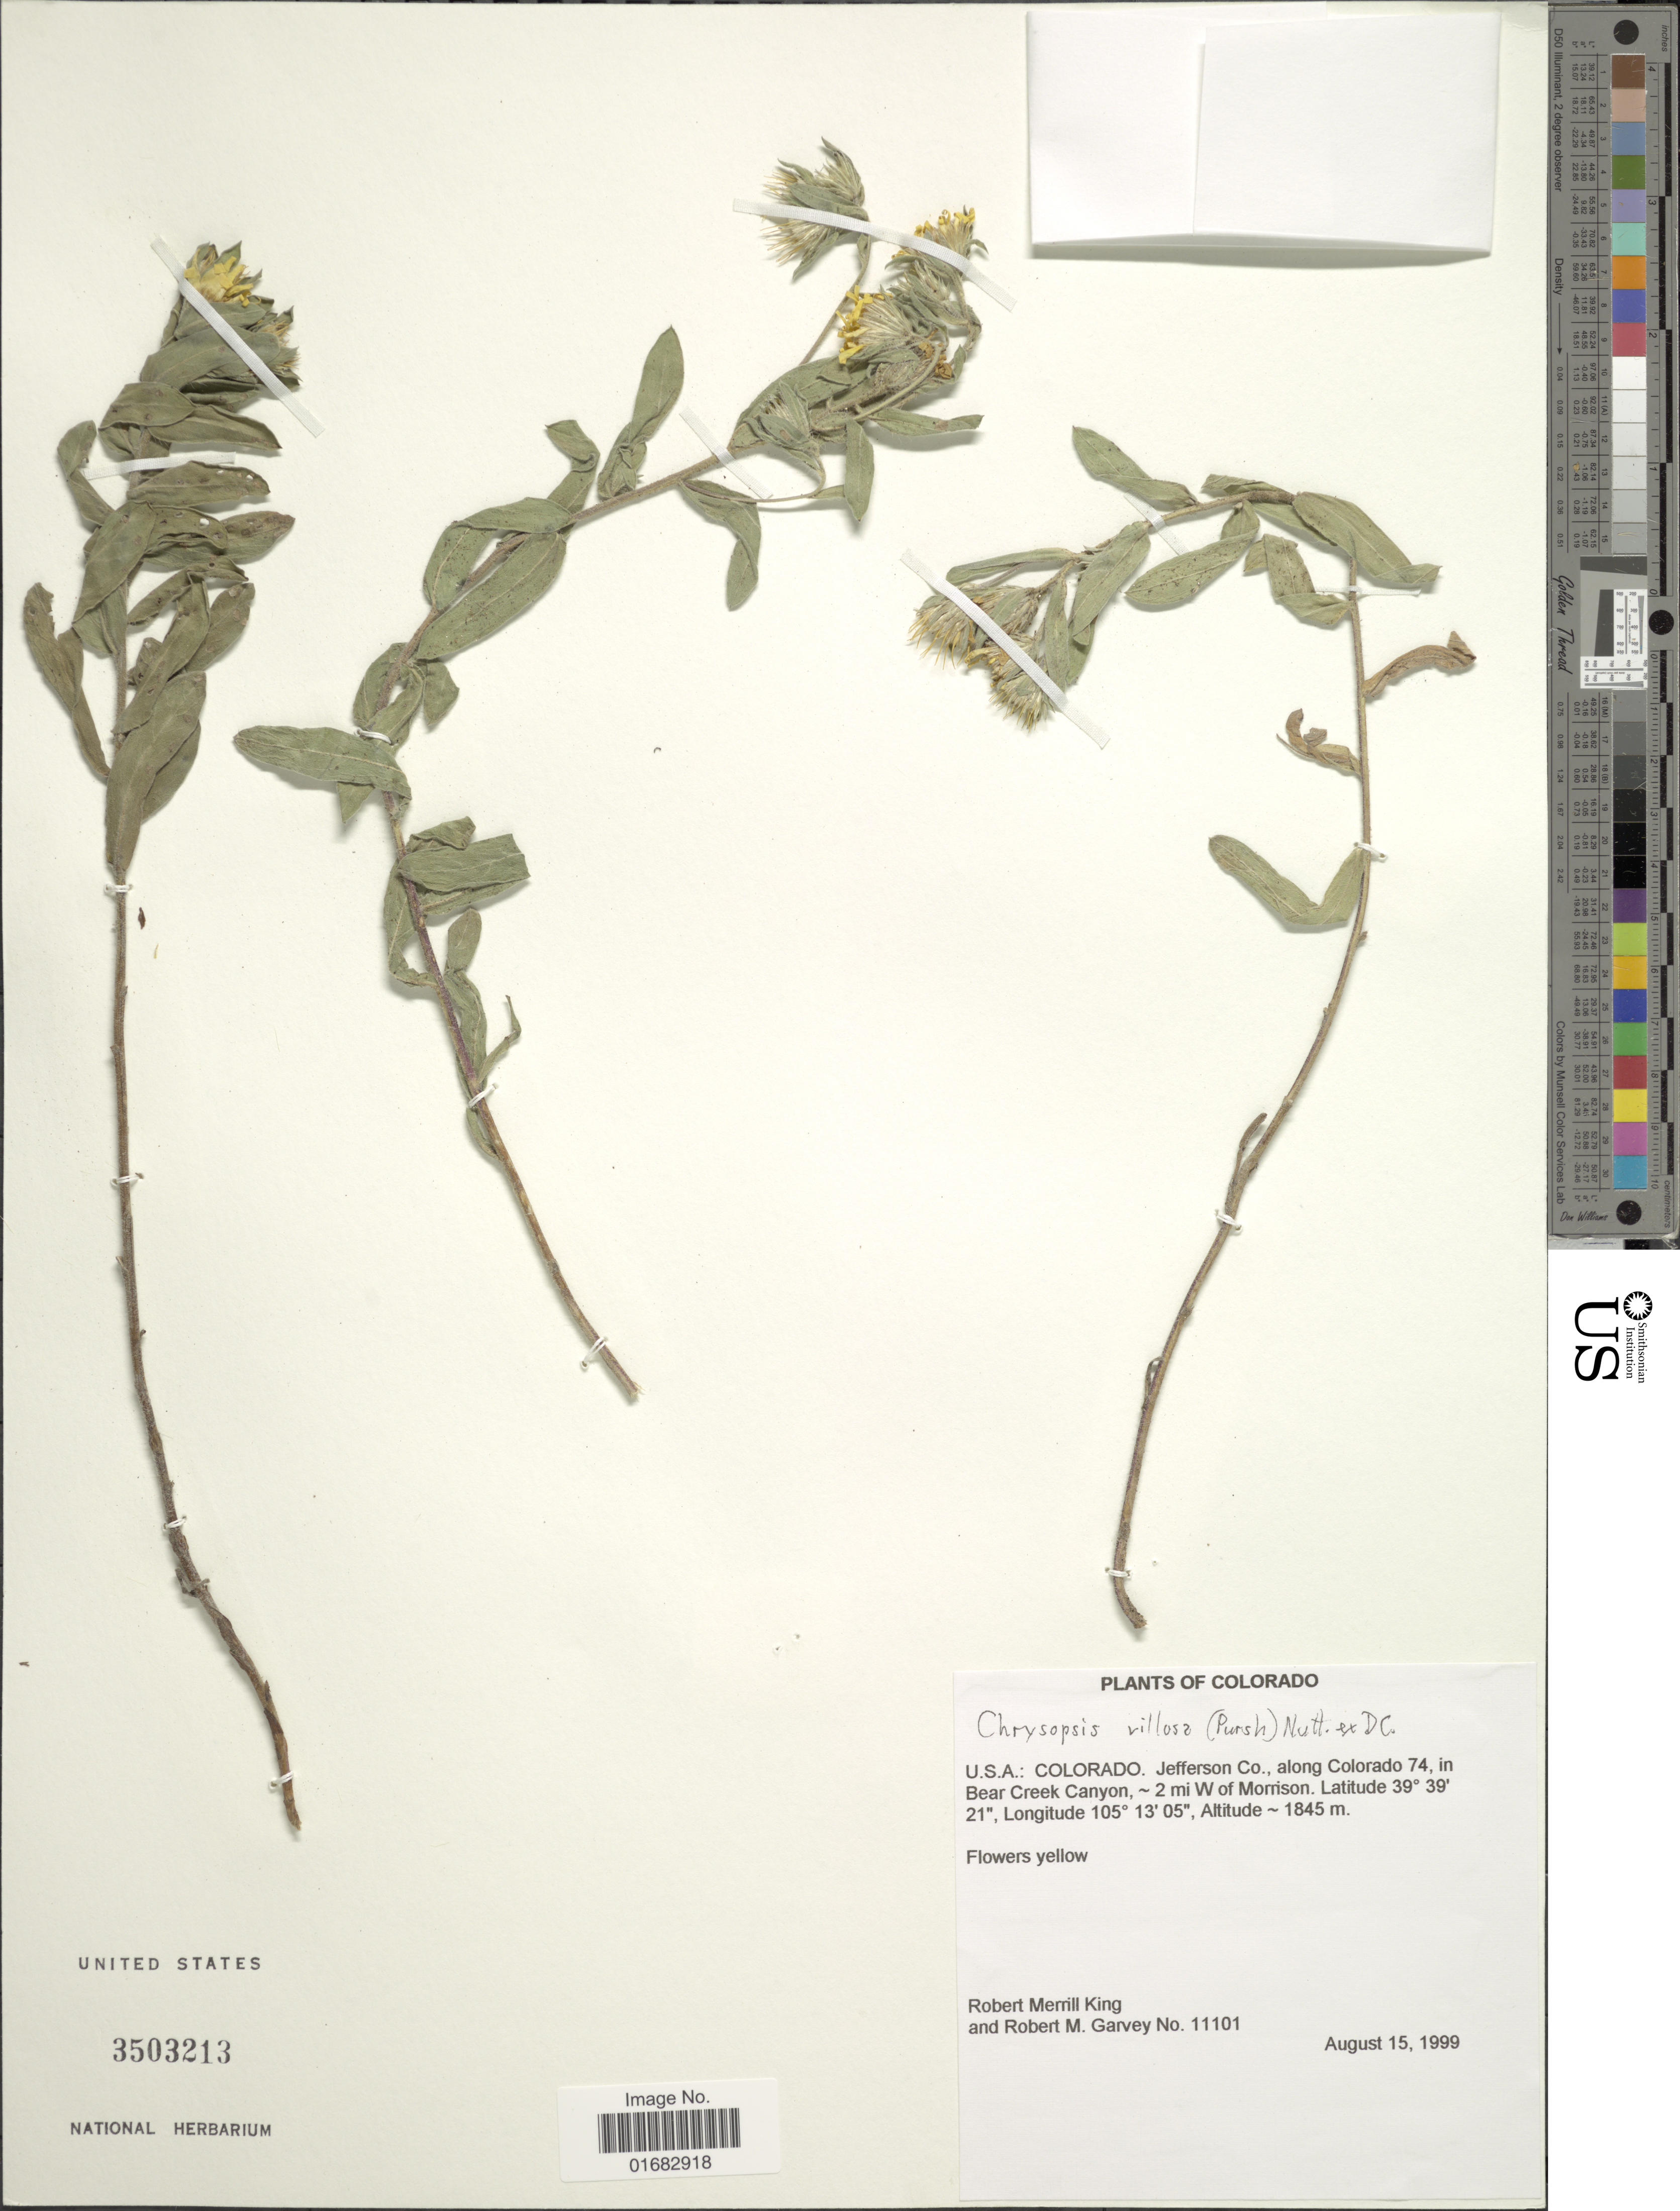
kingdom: Plantae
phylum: Tracheophyta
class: Magnoliopsida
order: Asterales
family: Asteraceae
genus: Heterotheca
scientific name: Heterotheca villosa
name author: (Pursh) Shinners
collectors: R. M. King & R. Garvey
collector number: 11101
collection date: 1999-08-15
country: United States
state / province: Colorado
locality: Jefferson Co., along Colorado 74, in Bear Creek Canyon, 2 mi W of Morrison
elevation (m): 1845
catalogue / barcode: US 3503213